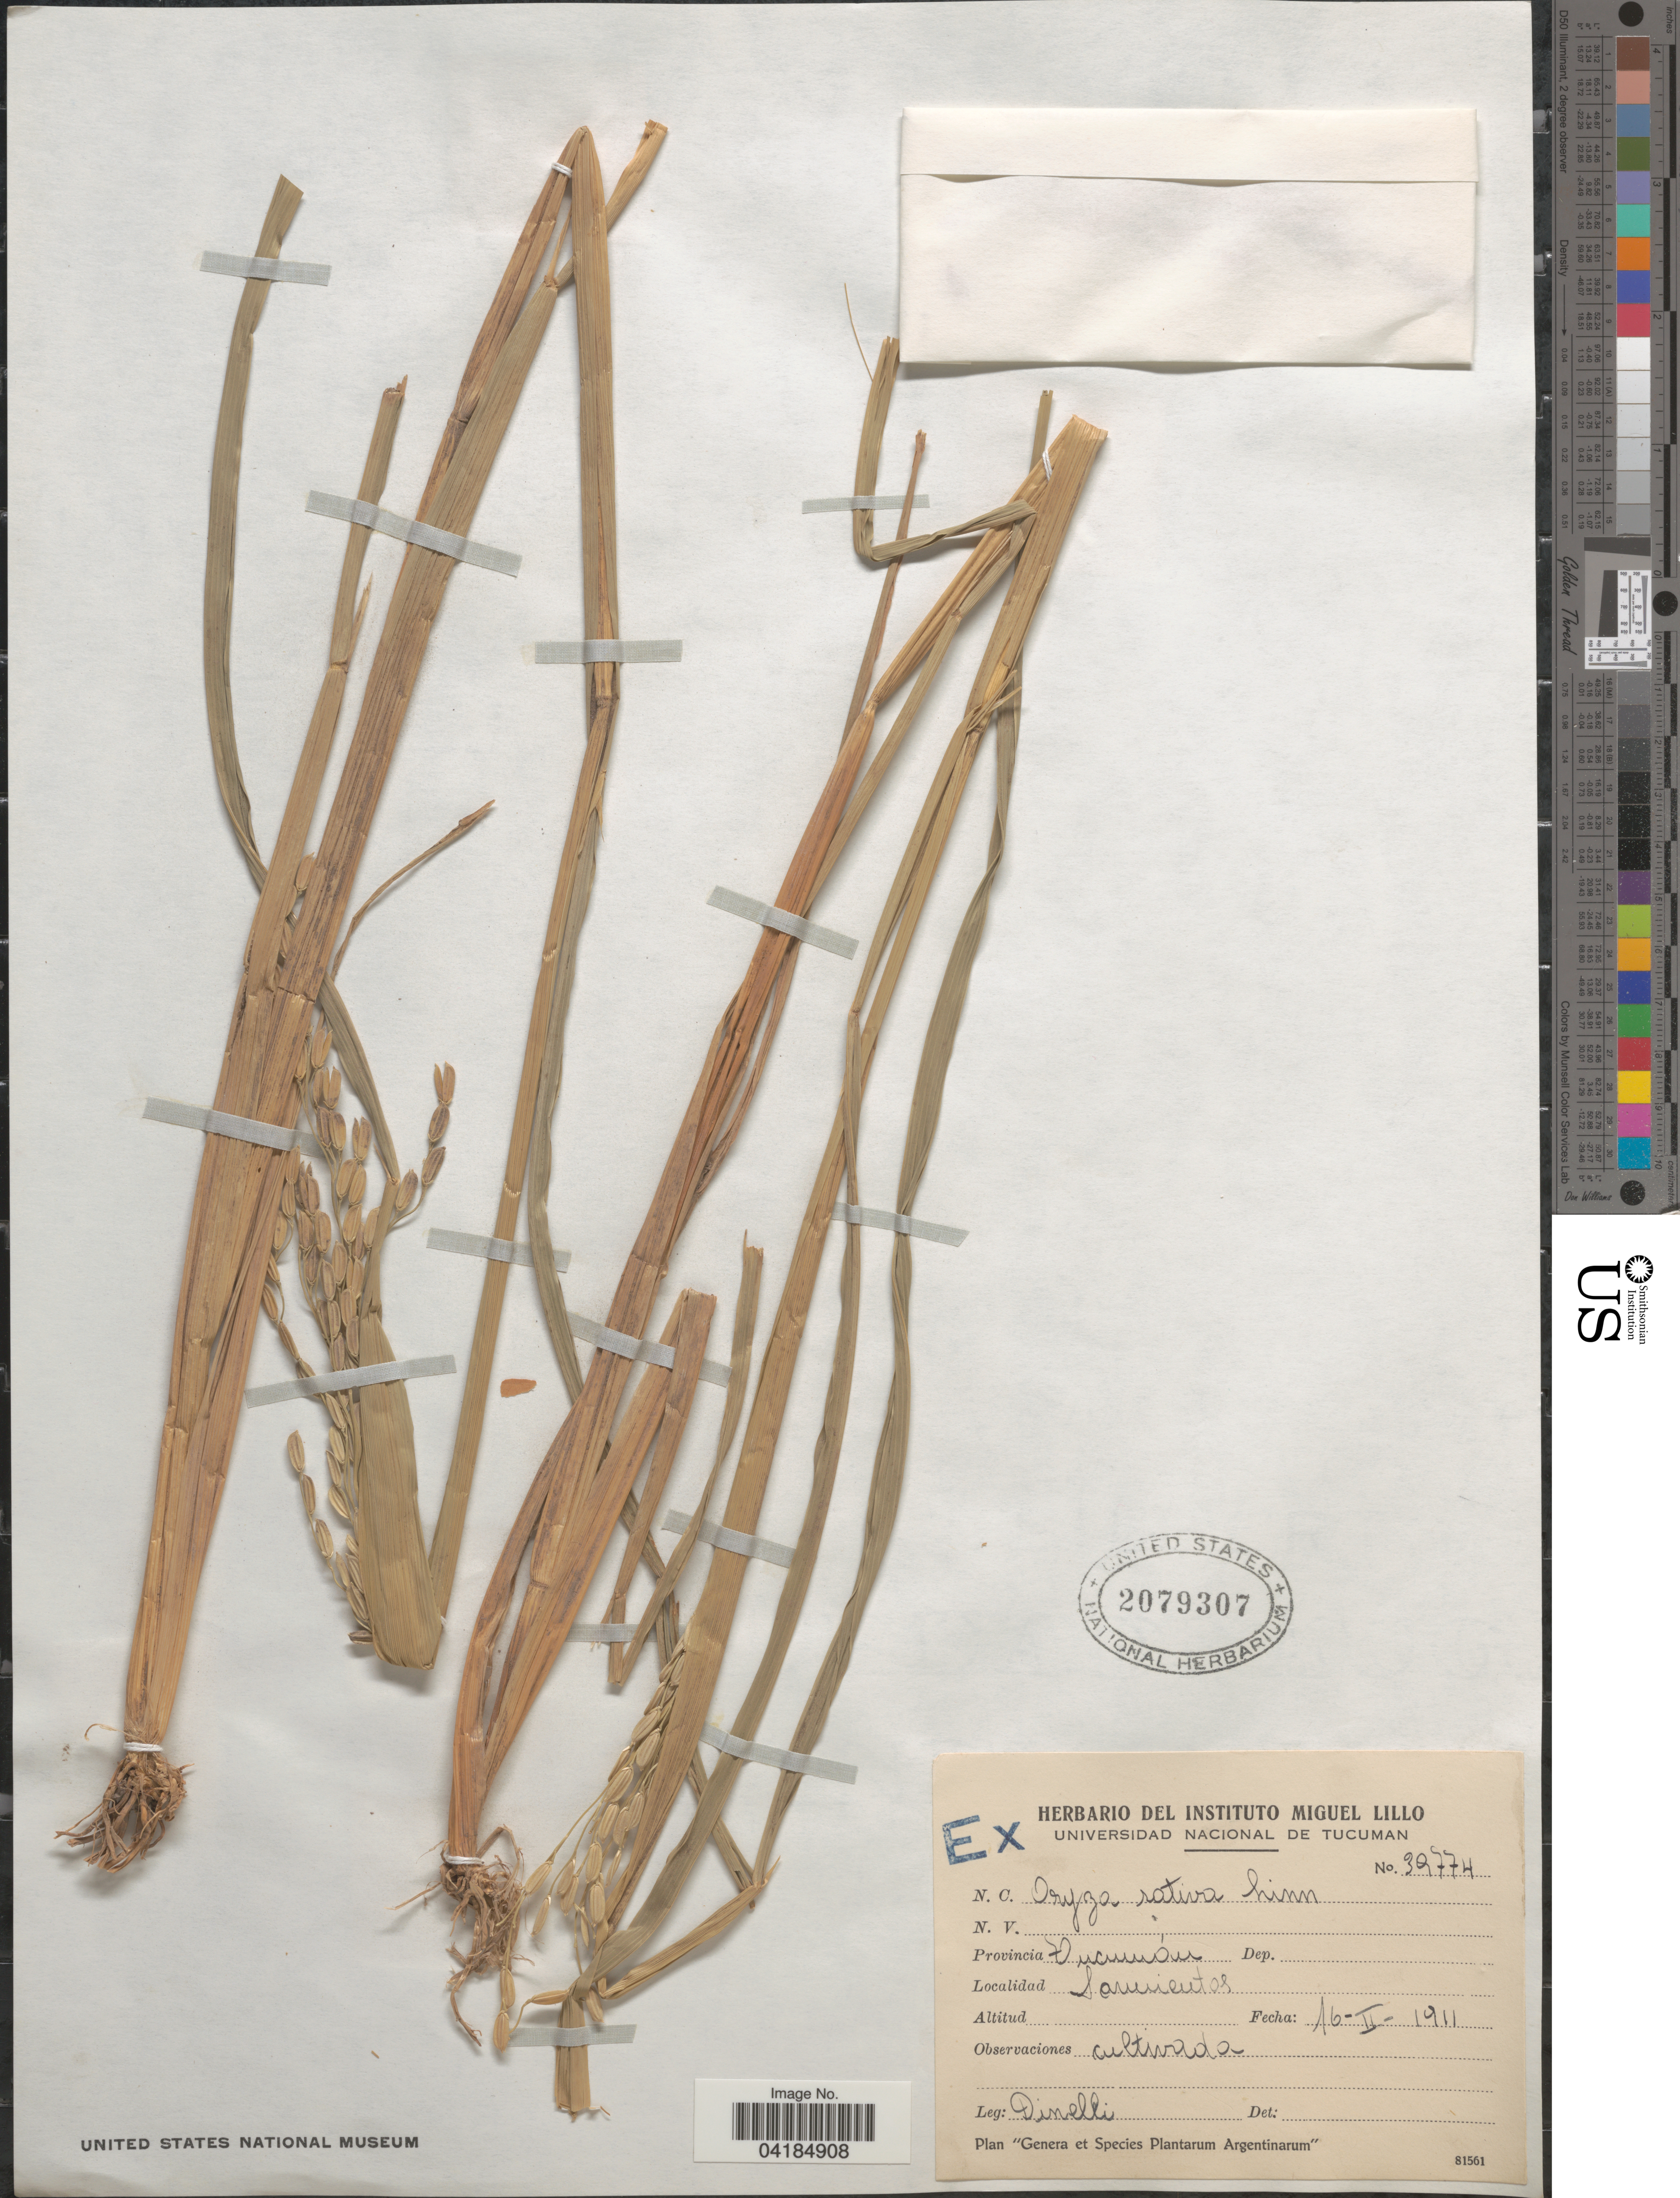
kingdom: Plantae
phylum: Tracheophyta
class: Liliopsida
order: Poales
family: Poaceae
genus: Oryza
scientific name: Oryza sativa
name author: L.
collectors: Dinelli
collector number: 39774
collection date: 1911-02-16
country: Argentina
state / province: Tucuman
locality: Sarmientos.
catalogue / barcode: US 2079307